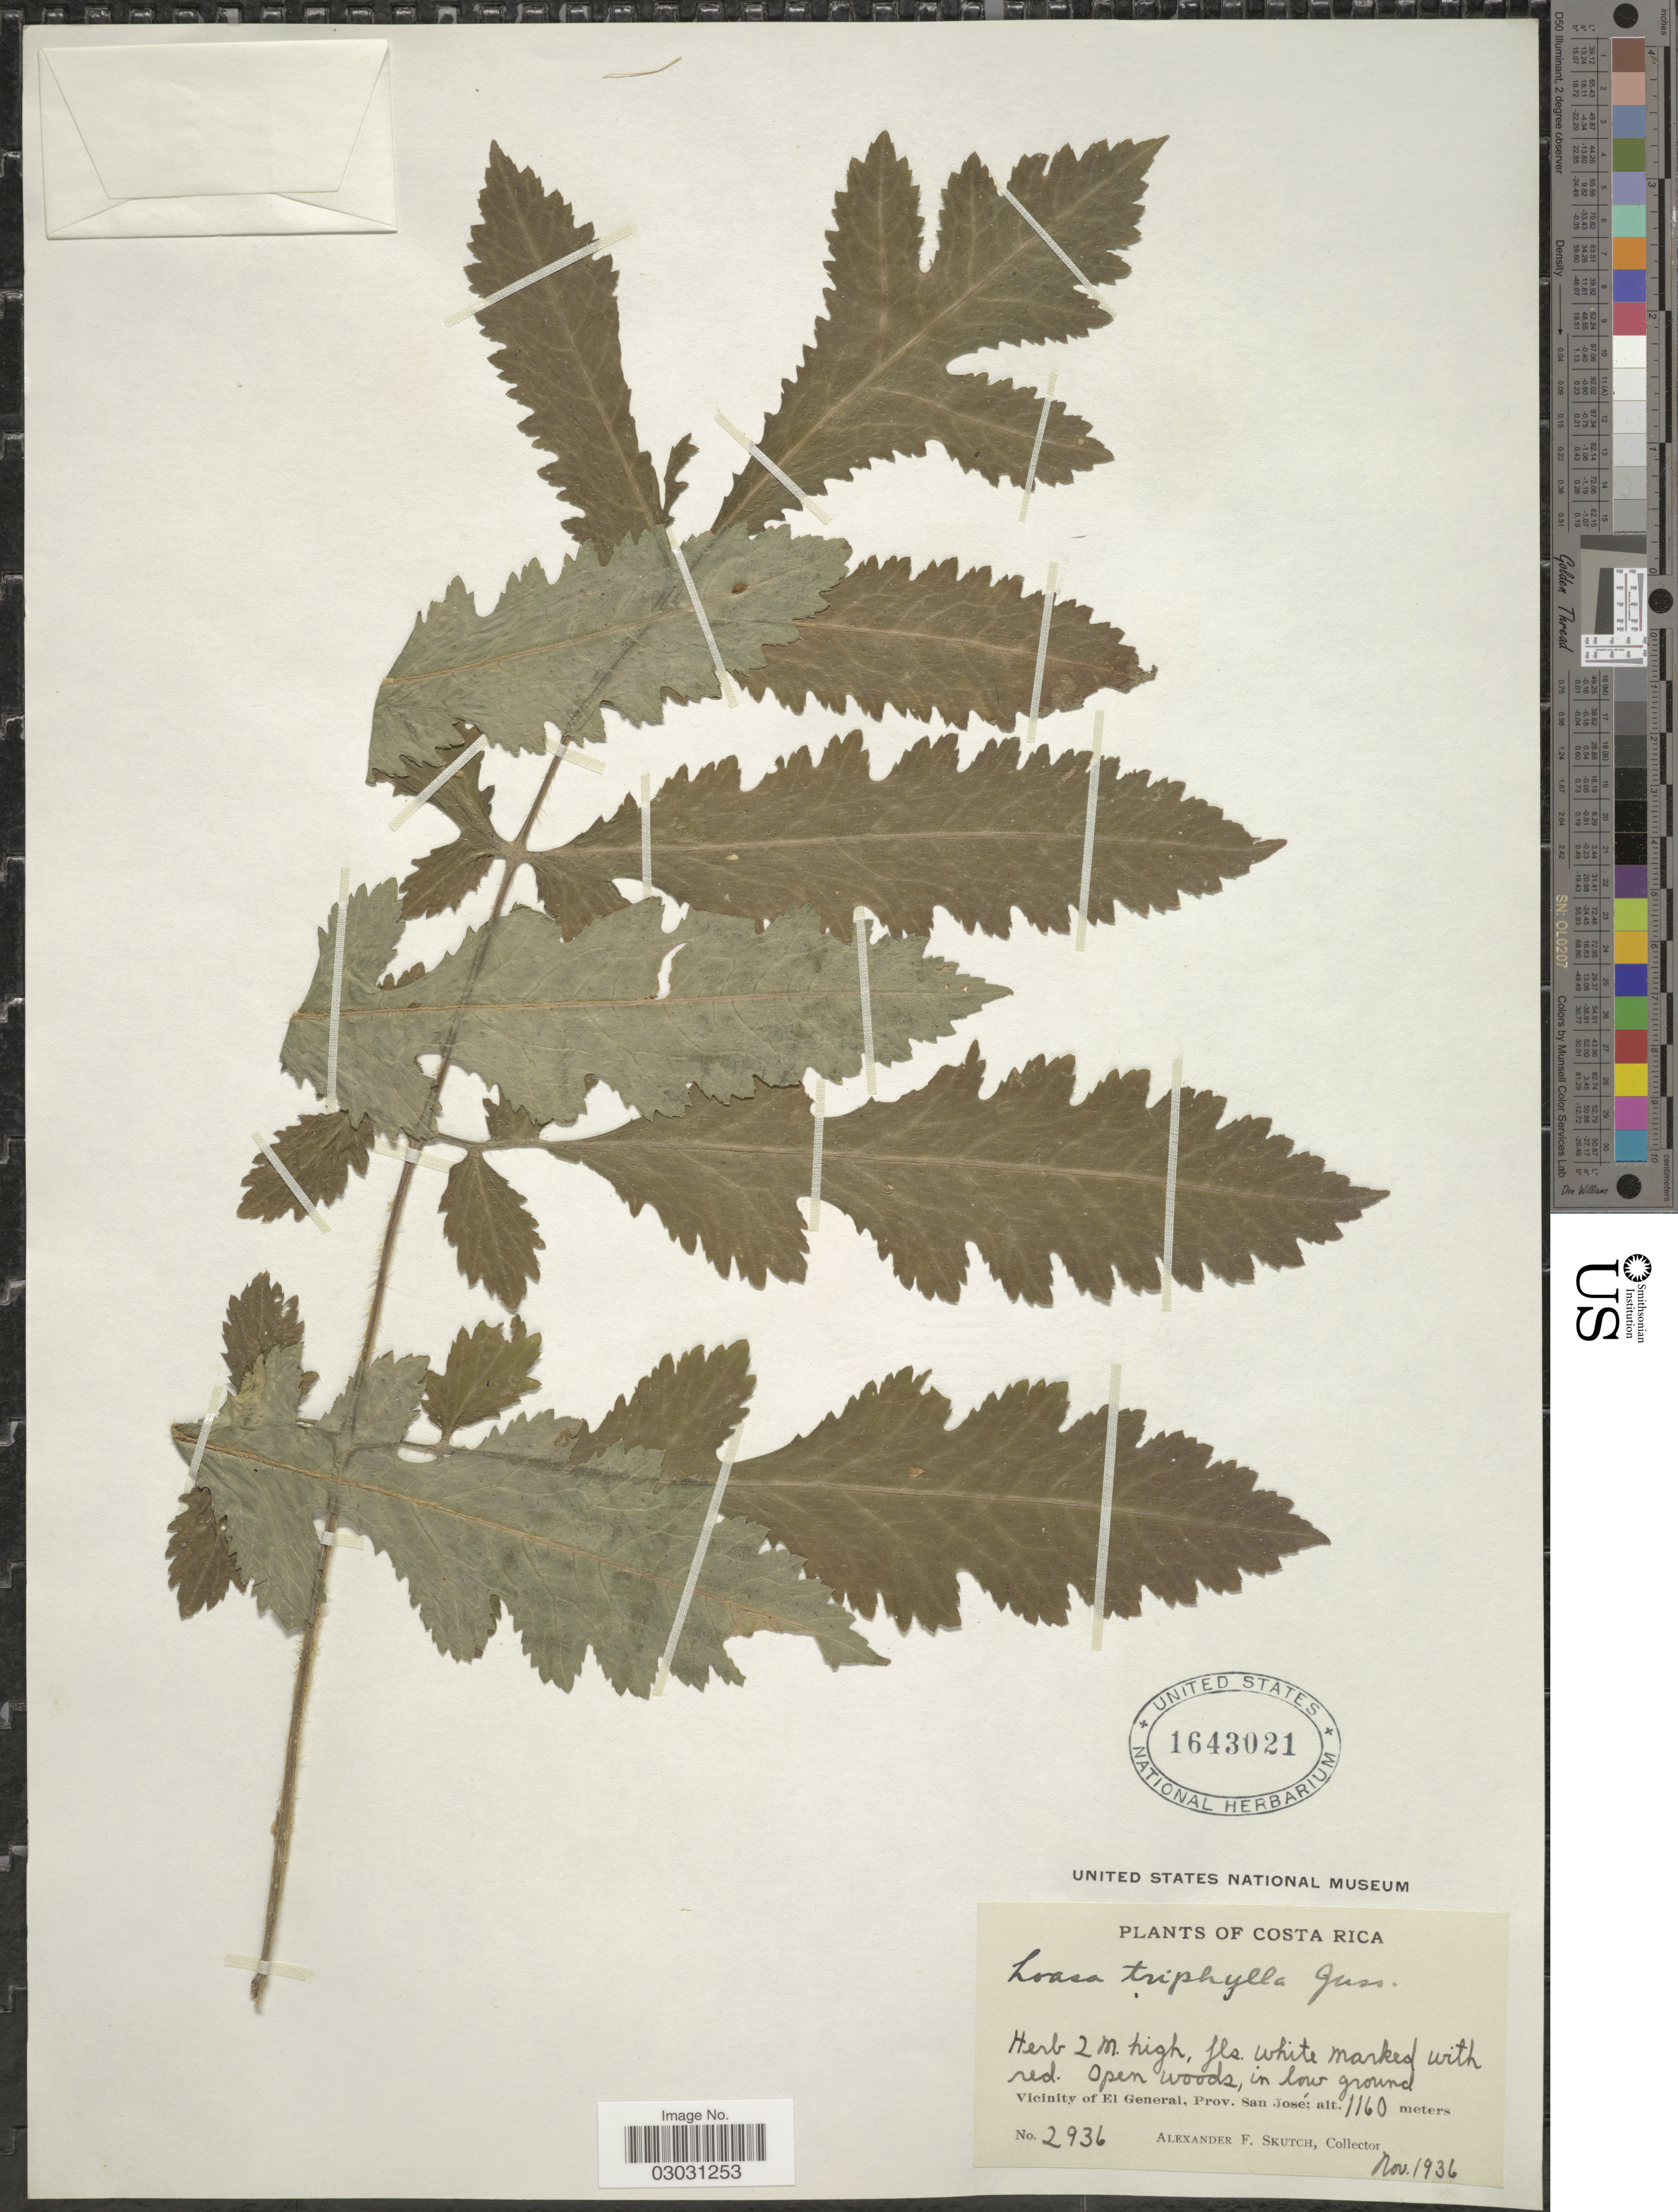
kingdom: Plantae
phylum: Tracheophyta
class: Magnoliopsida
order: Cornales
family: Loasaceae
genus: Nasa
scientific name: Nasa triphylla subsp. rudis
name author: (Benth.) Weigend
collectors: A. F. Skutch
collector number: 2936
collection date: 1936-11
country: Costa Rica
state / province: San José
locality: Vicinity of El General.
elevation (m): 1160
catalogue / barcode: US 1643021